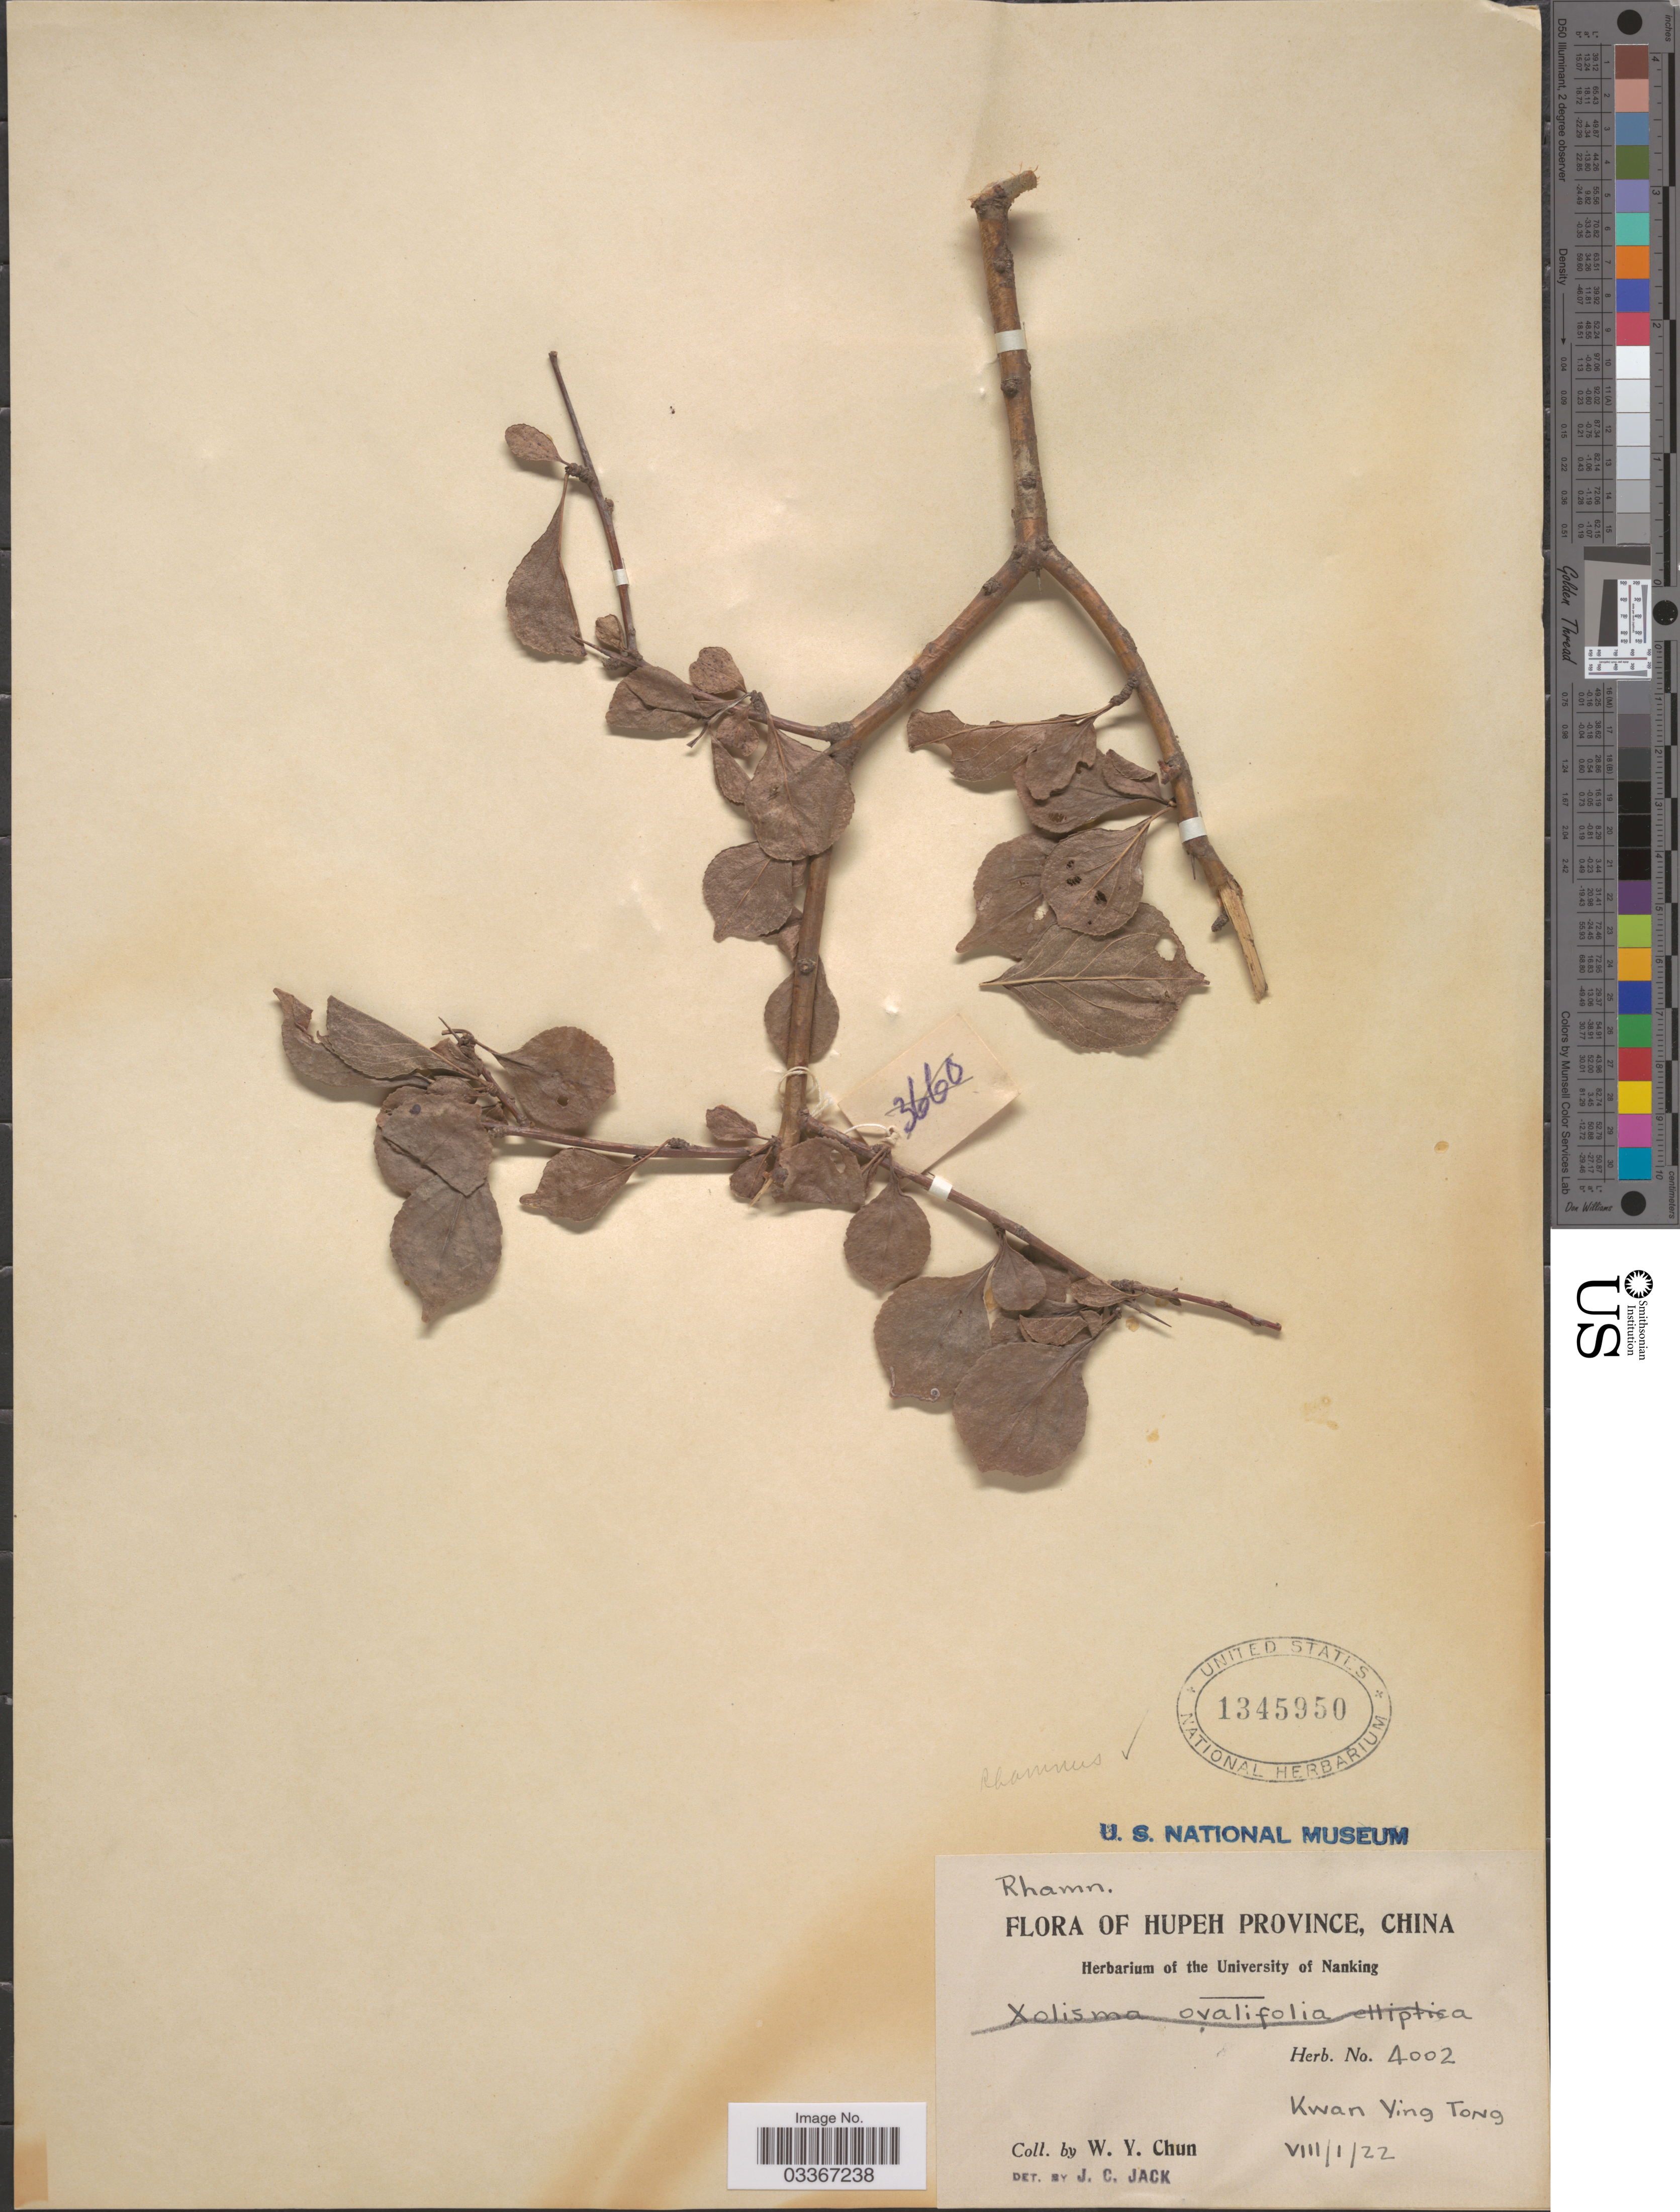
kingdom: Plantae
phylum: Tracheophyta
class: Magnoliopsida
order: Rosales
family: Rhamnaceae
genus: Rhamnus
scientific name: Rhamnus sp.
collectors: W. Y. Chun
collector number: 4002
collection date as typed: Transcribed d/m/y: 1/8/22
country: China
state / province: Hubei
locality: Hupeh Province. Kwan Ying Tong.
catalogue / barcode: US 1345950